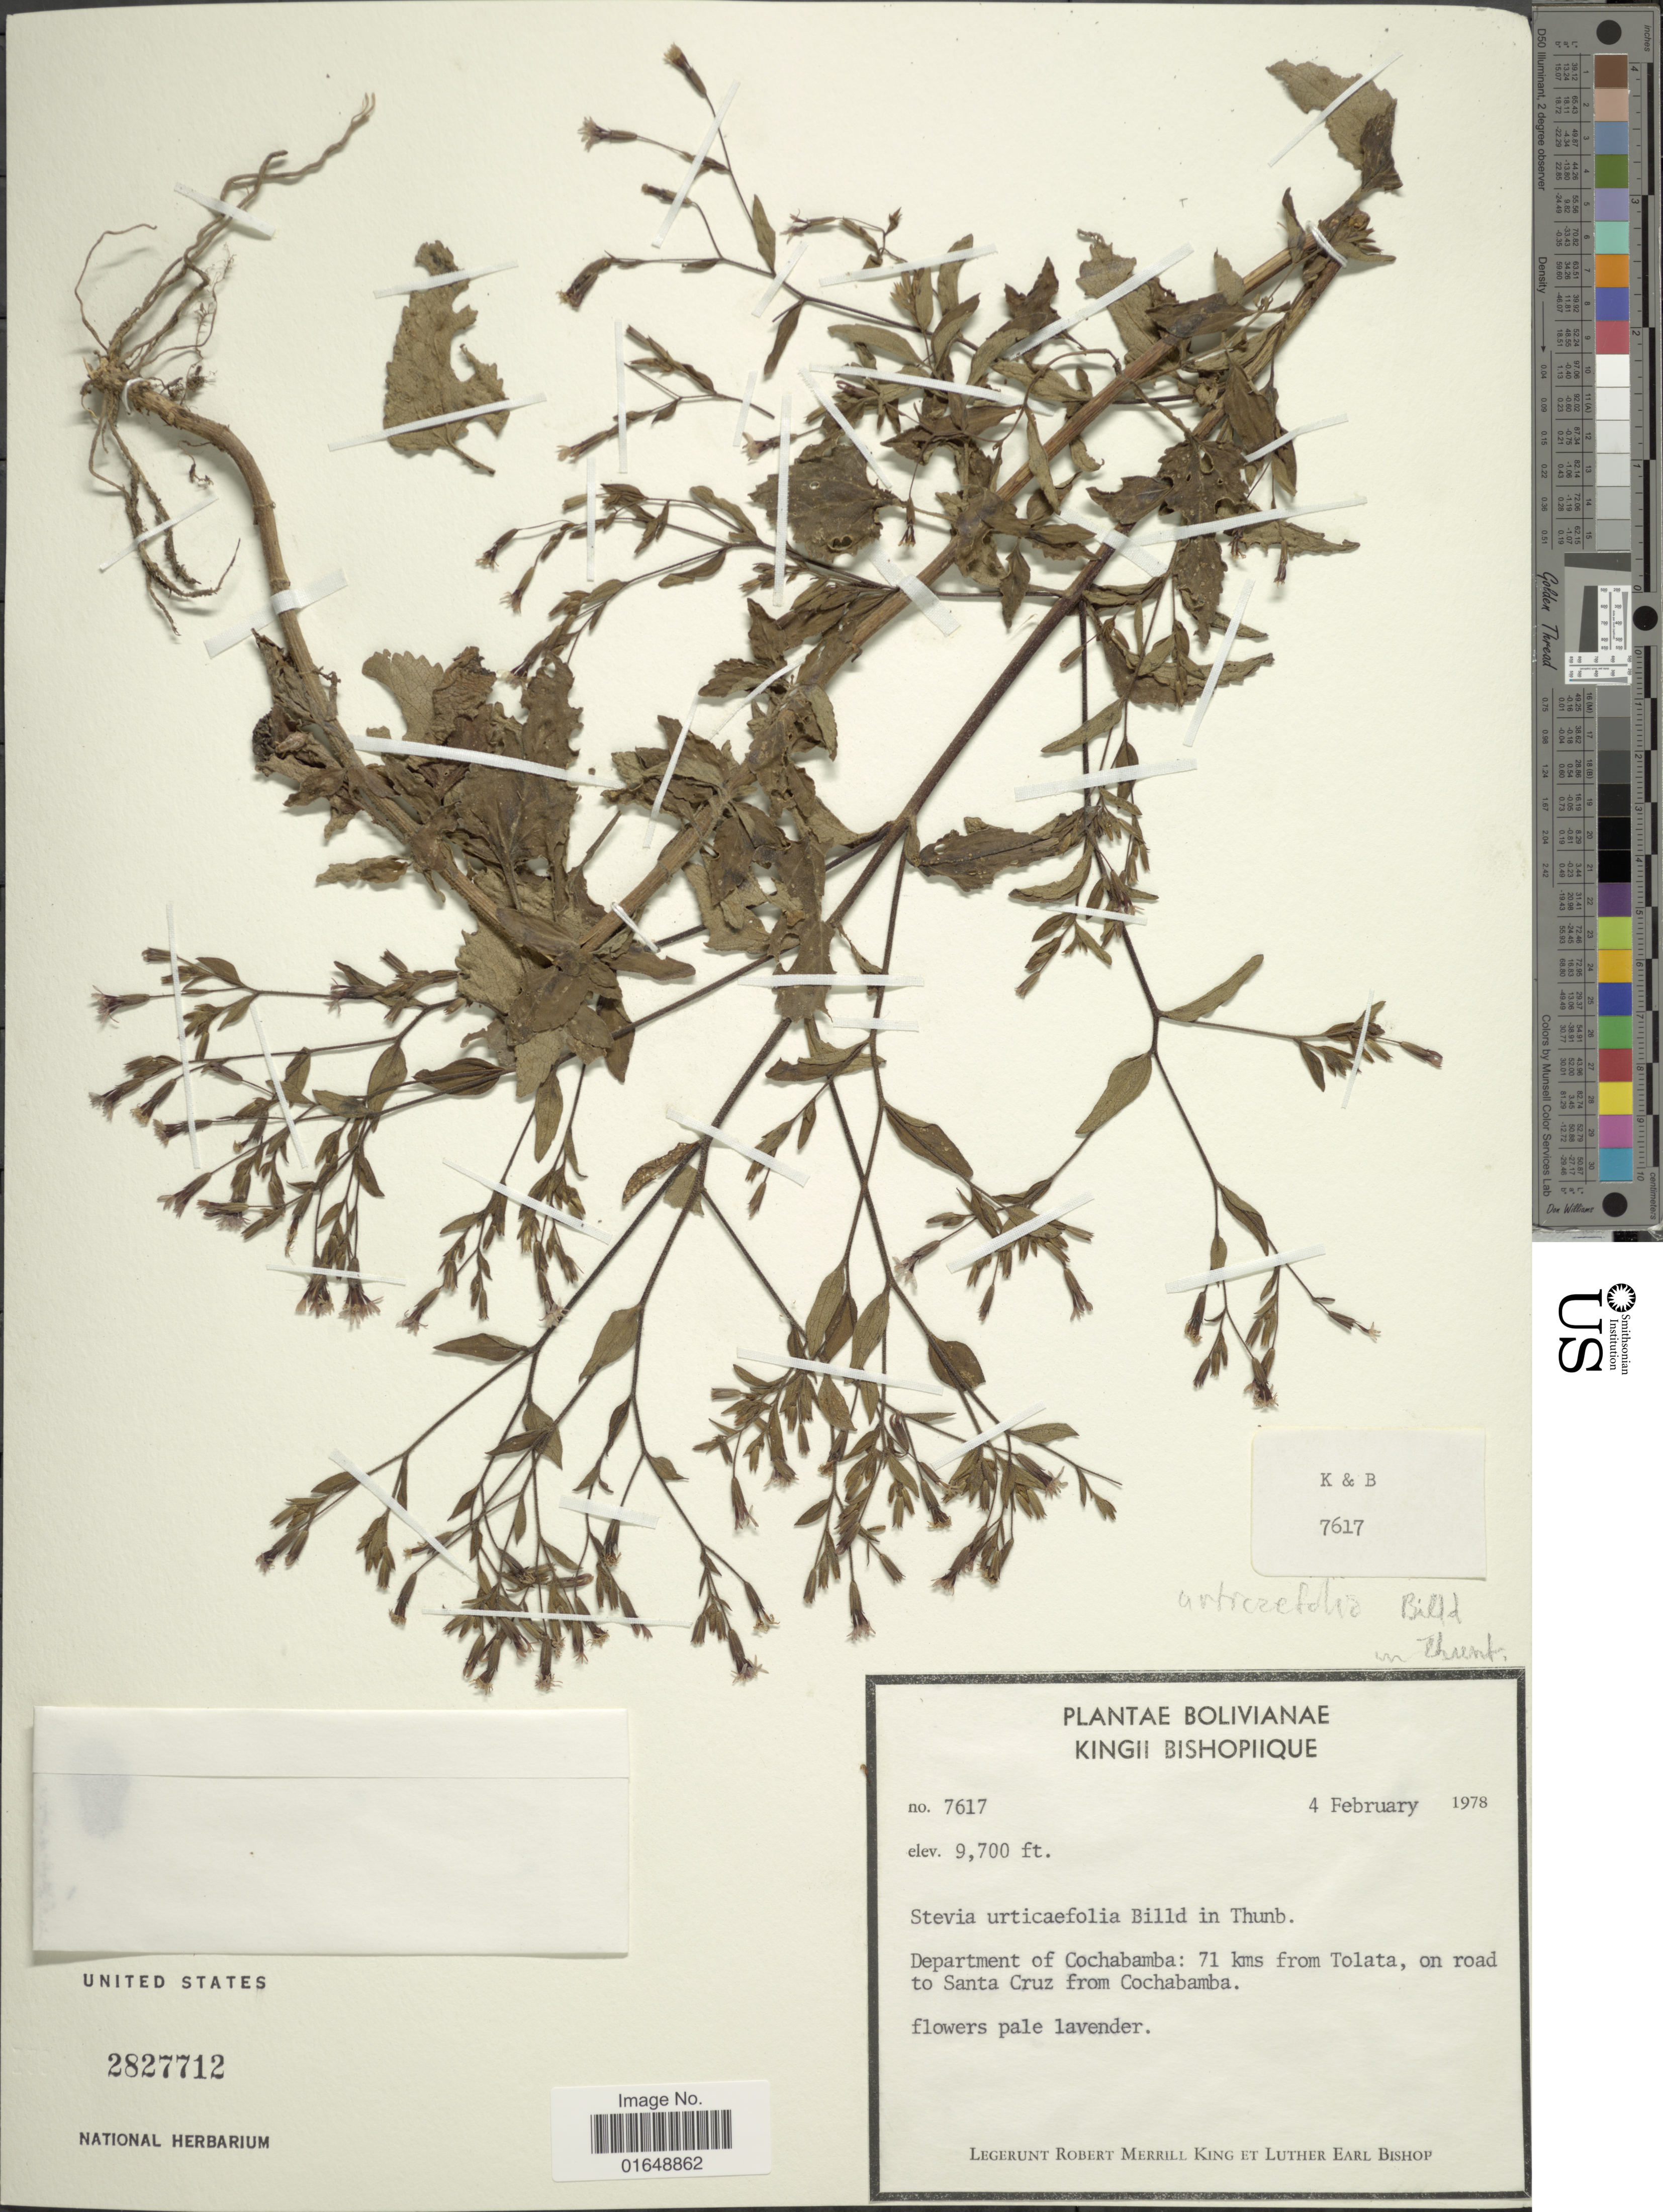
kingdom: Plantae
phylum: Tracheophyta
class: Magnoliopsida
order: Asterales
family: Asteraceae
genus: Stevia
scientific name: Stevia urticaefolia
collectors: R. M. King & L. E. Bishop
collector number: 7617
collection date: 1978-02-04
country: Bolivia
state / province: Cochabamba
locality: Department of Cochabamba: 71 kms from Tolata, on road to Santa Cruz from Cochabamba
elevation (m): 2957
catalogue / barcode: US 2827712